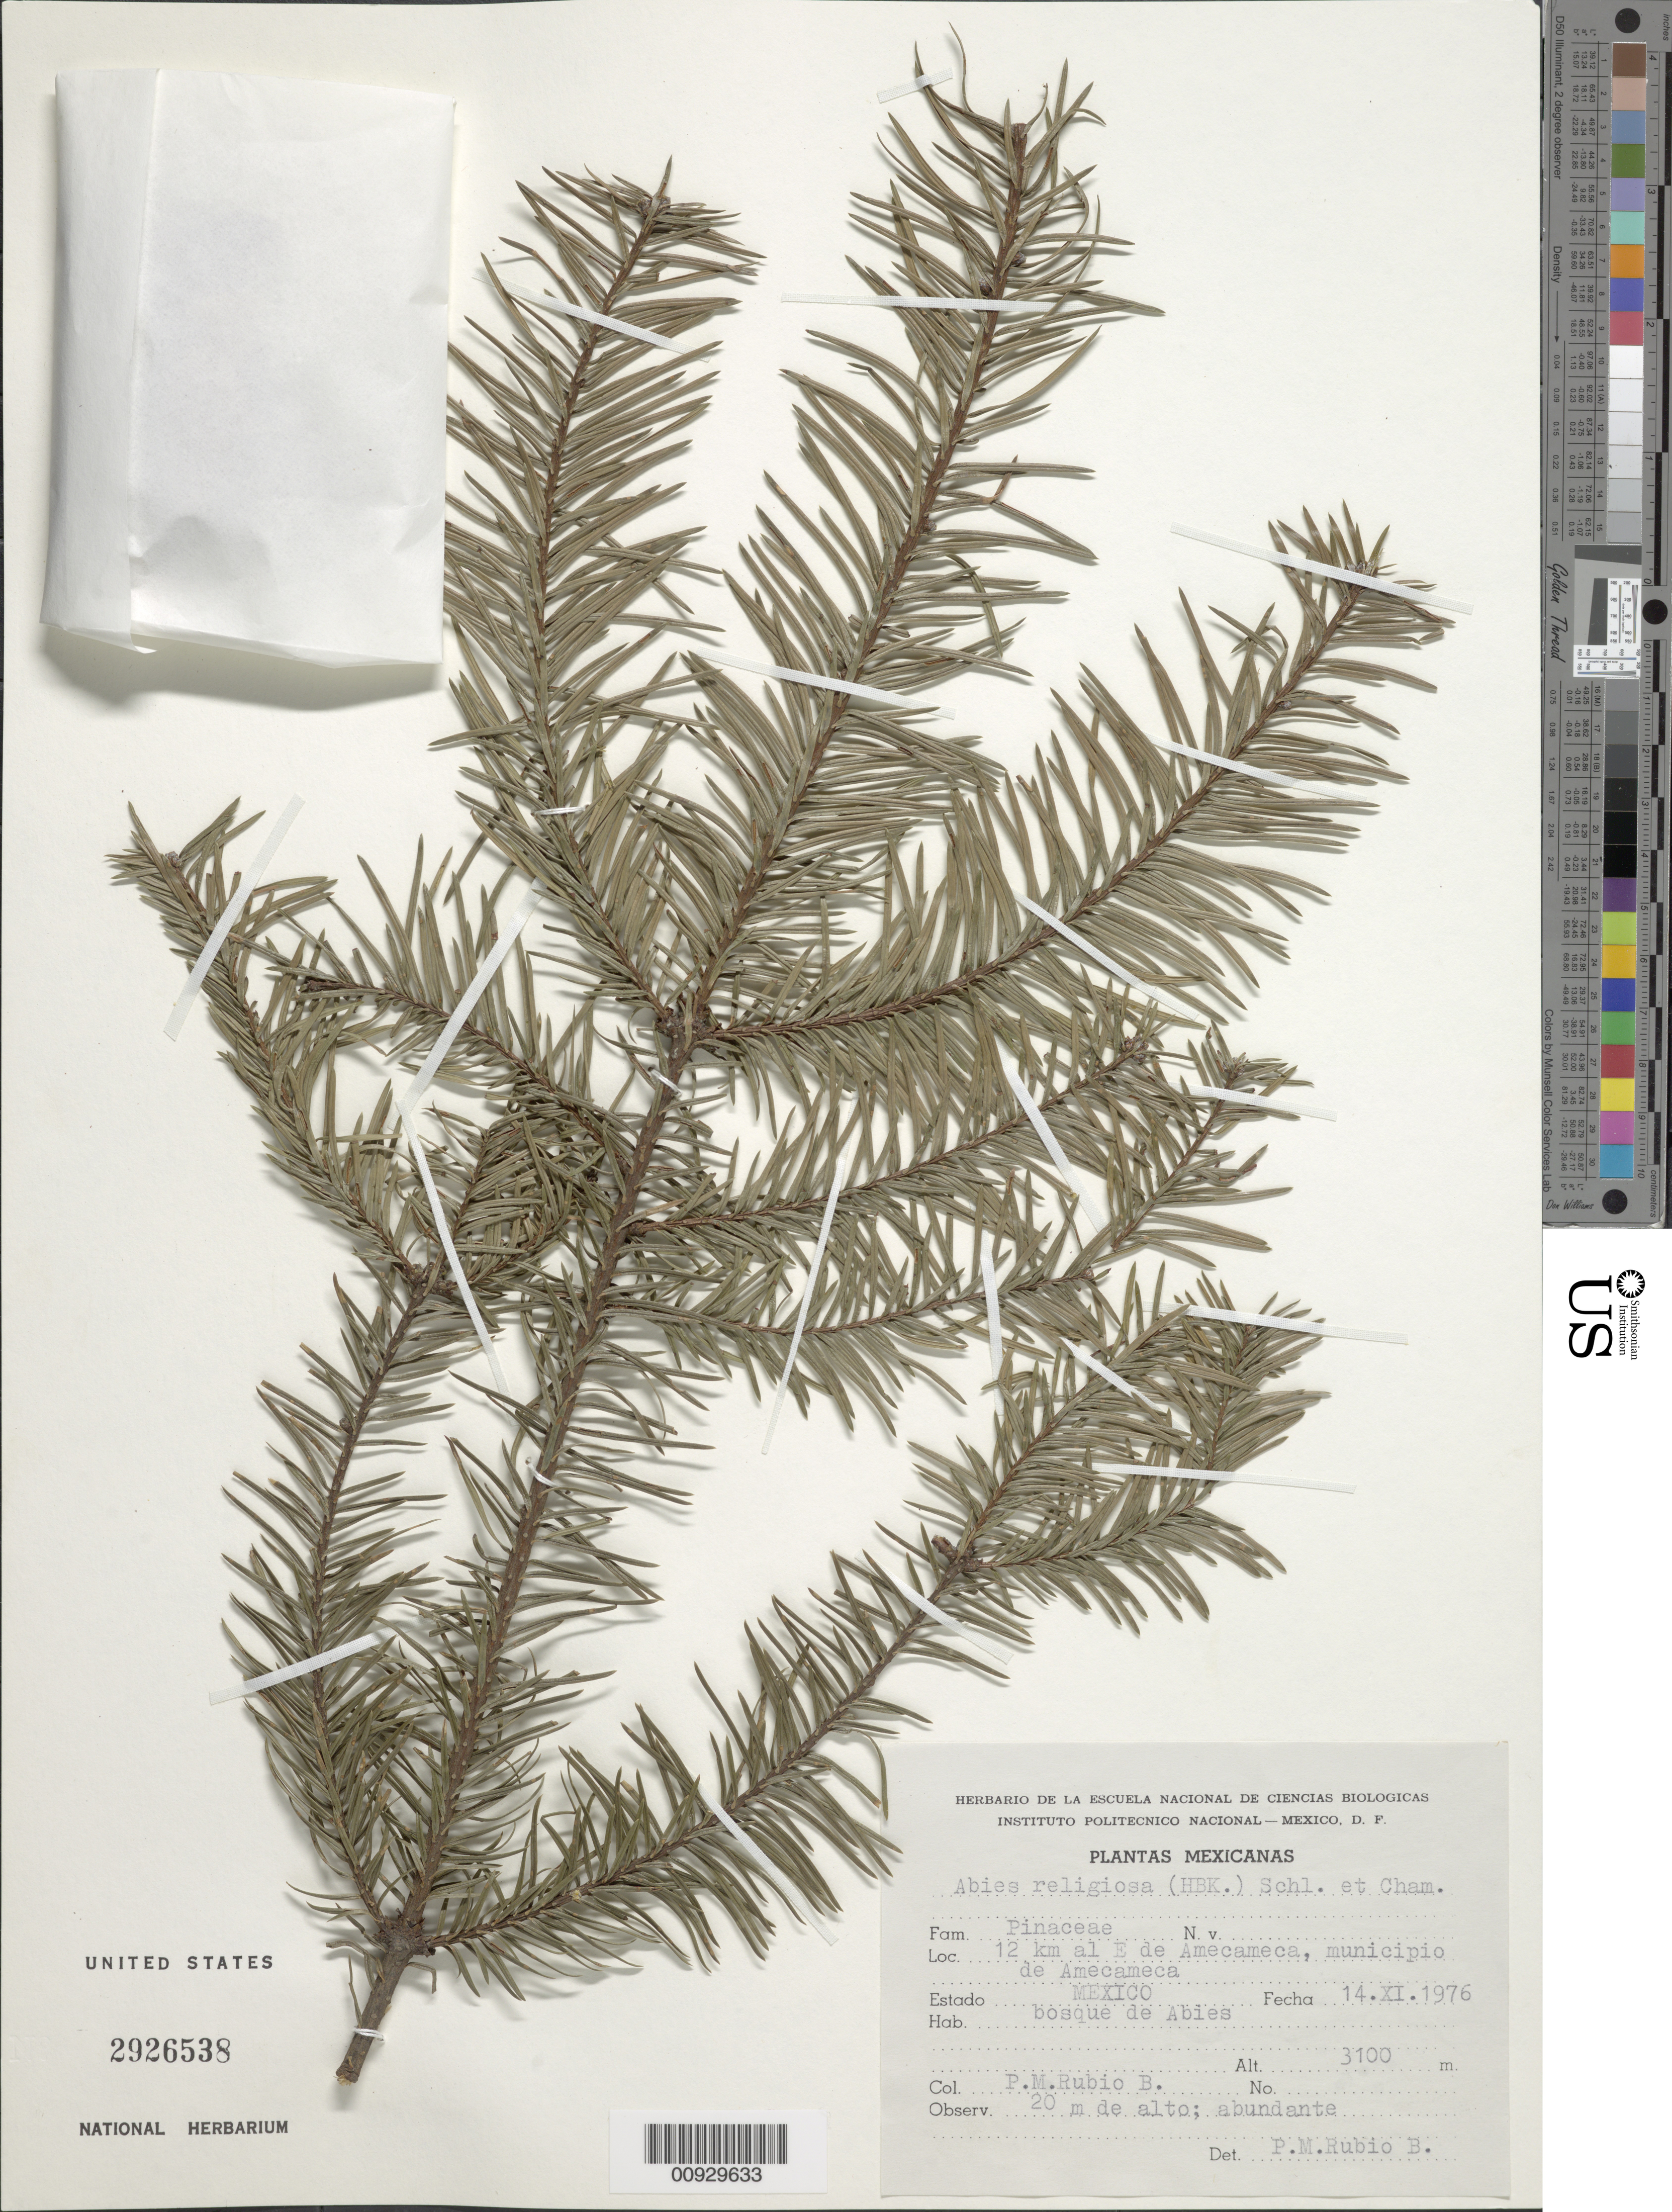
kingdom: Plantae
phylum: Tracheophyta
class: Pinopsida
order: Pinales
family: Pinaceae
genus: Abies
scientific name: Abies religiosa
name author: (Kunth) Schltdl. & Cham.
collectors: Rubio de Pol, M. S.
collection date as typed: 14 Nov 1976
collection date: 1976-11-14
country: Mexico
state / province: México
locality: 12 km. al E de Amecameca.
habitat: Bosque de Abies.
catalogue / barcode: US 2926538